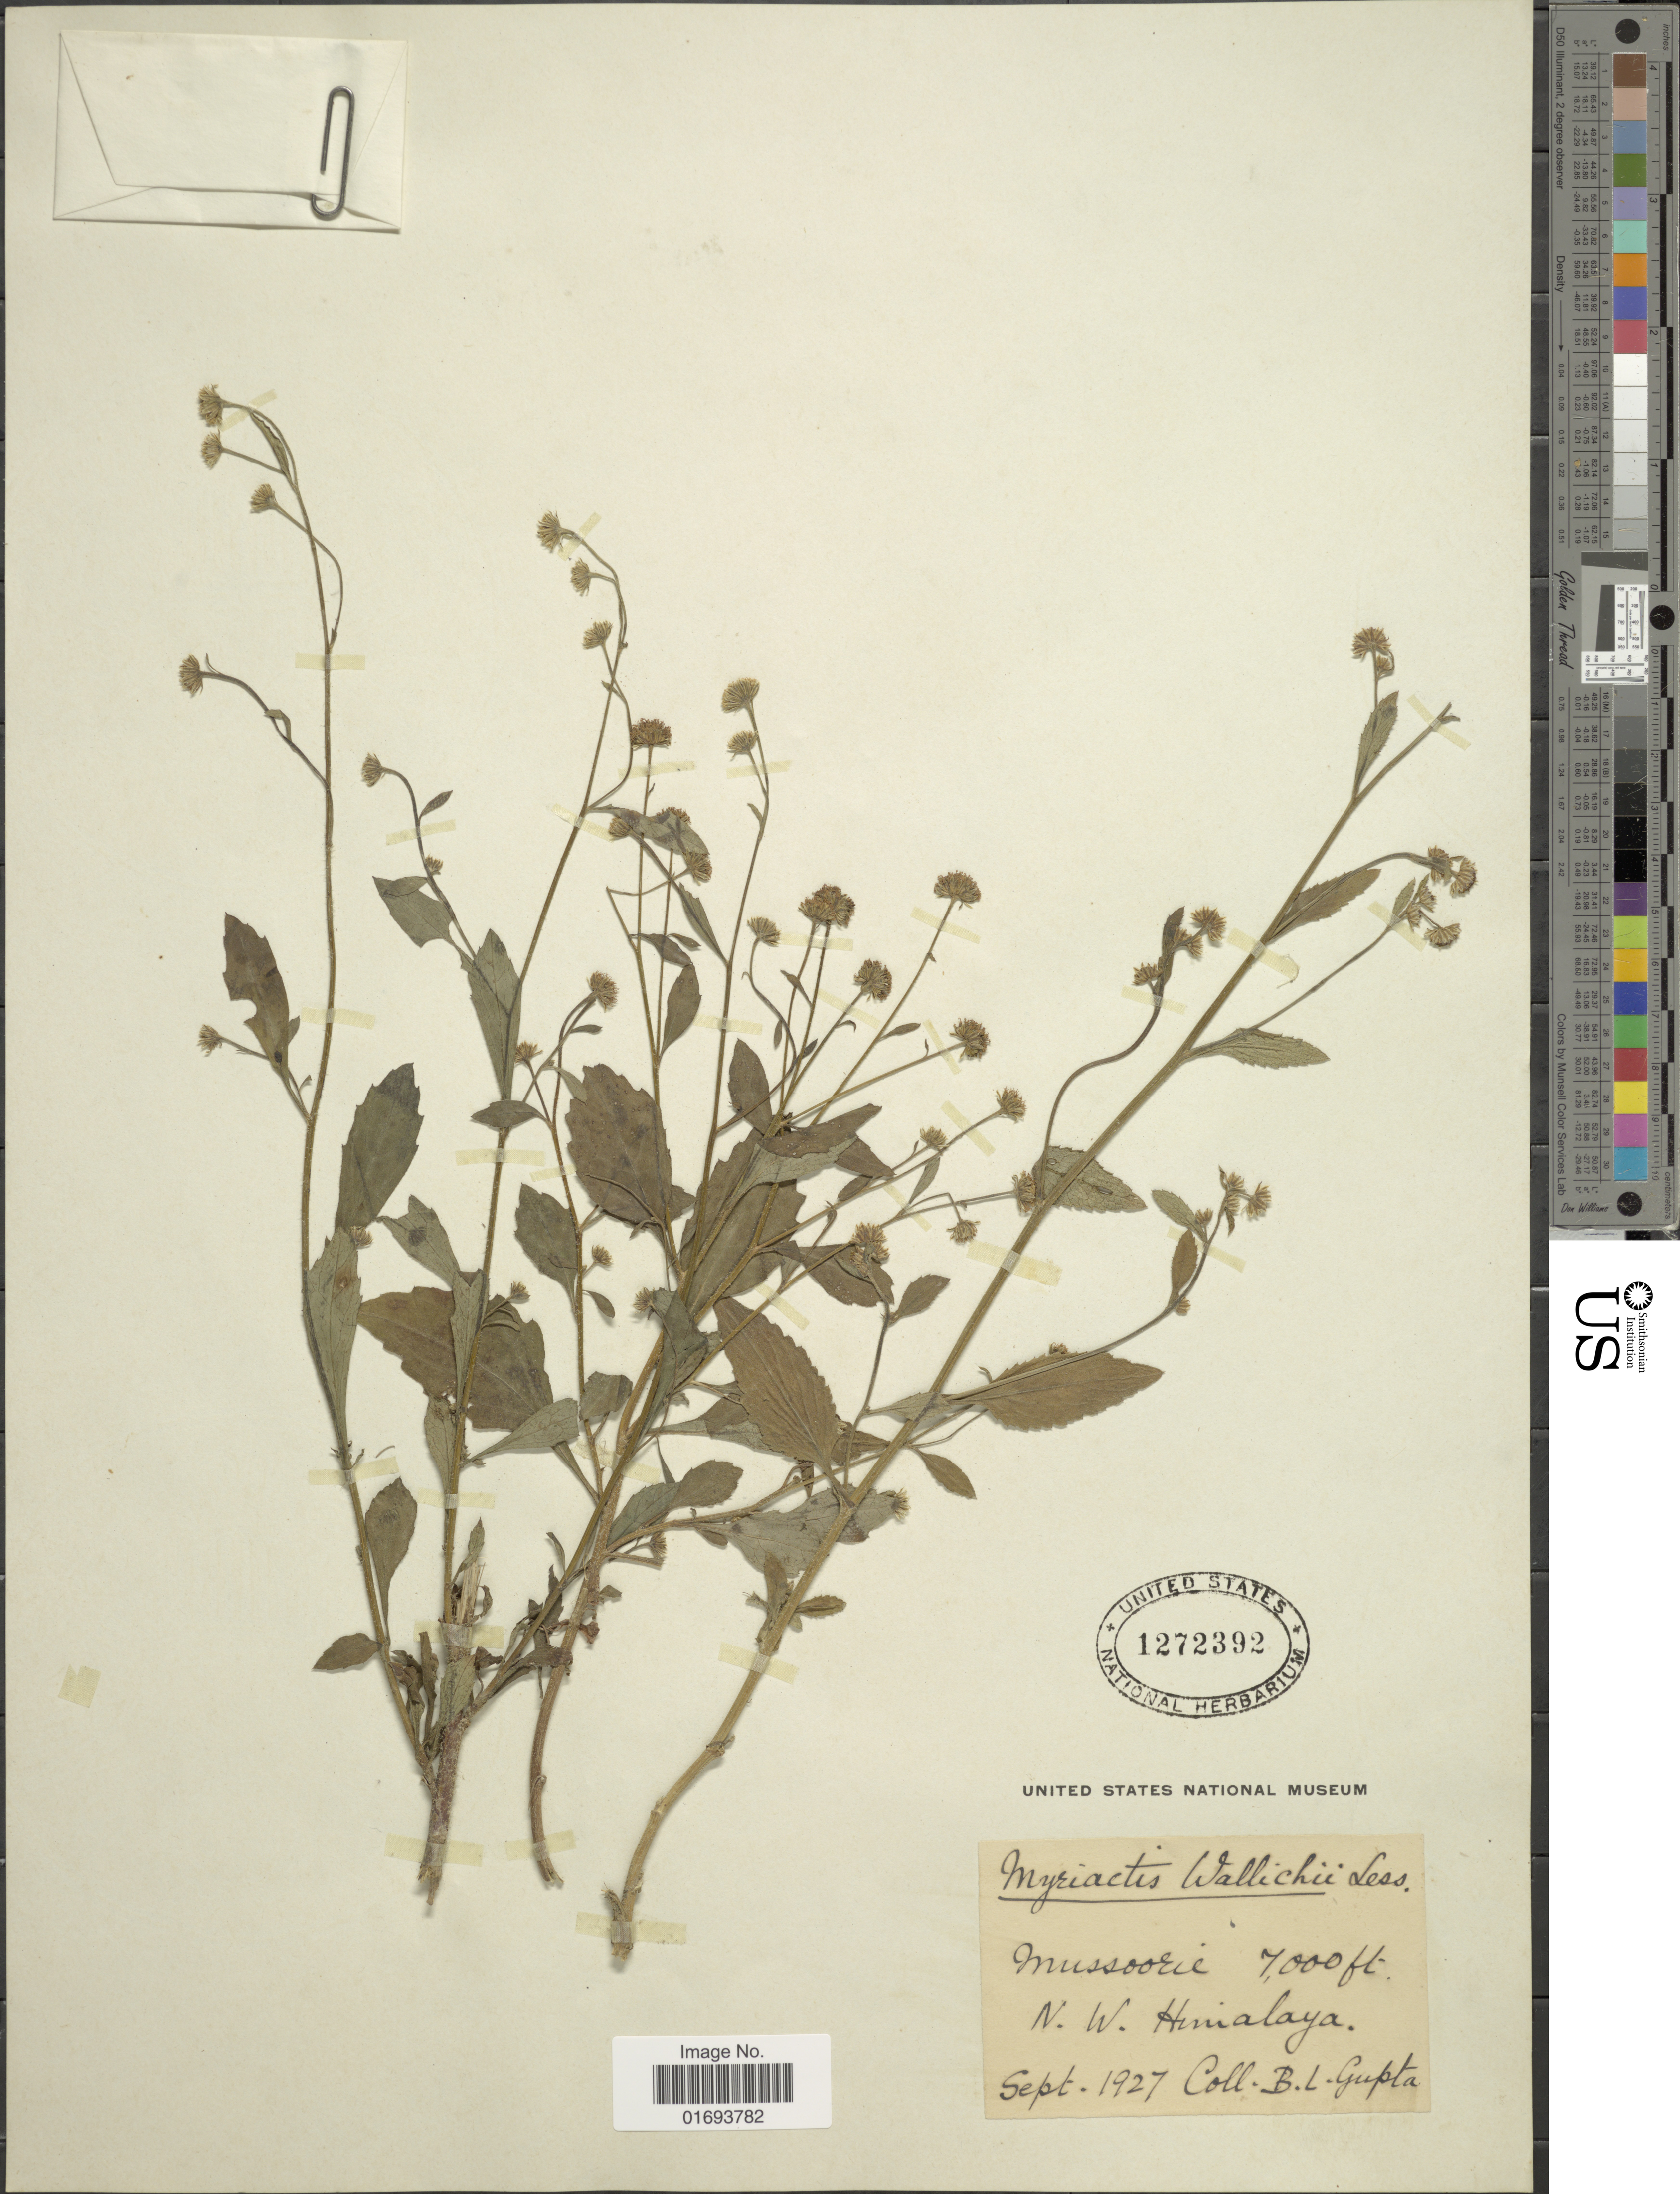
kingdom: Plantae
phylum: Tracheophyta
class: Magnoliopsida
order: Asterales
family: Asteraceae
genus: Myriactis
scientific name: Myriactis wallichii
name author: Less.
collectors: B. L. Gupta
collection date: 1927-09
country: India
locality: N. W. Himalaya. Mussoorie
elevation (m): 2134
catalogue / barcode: US 1272392